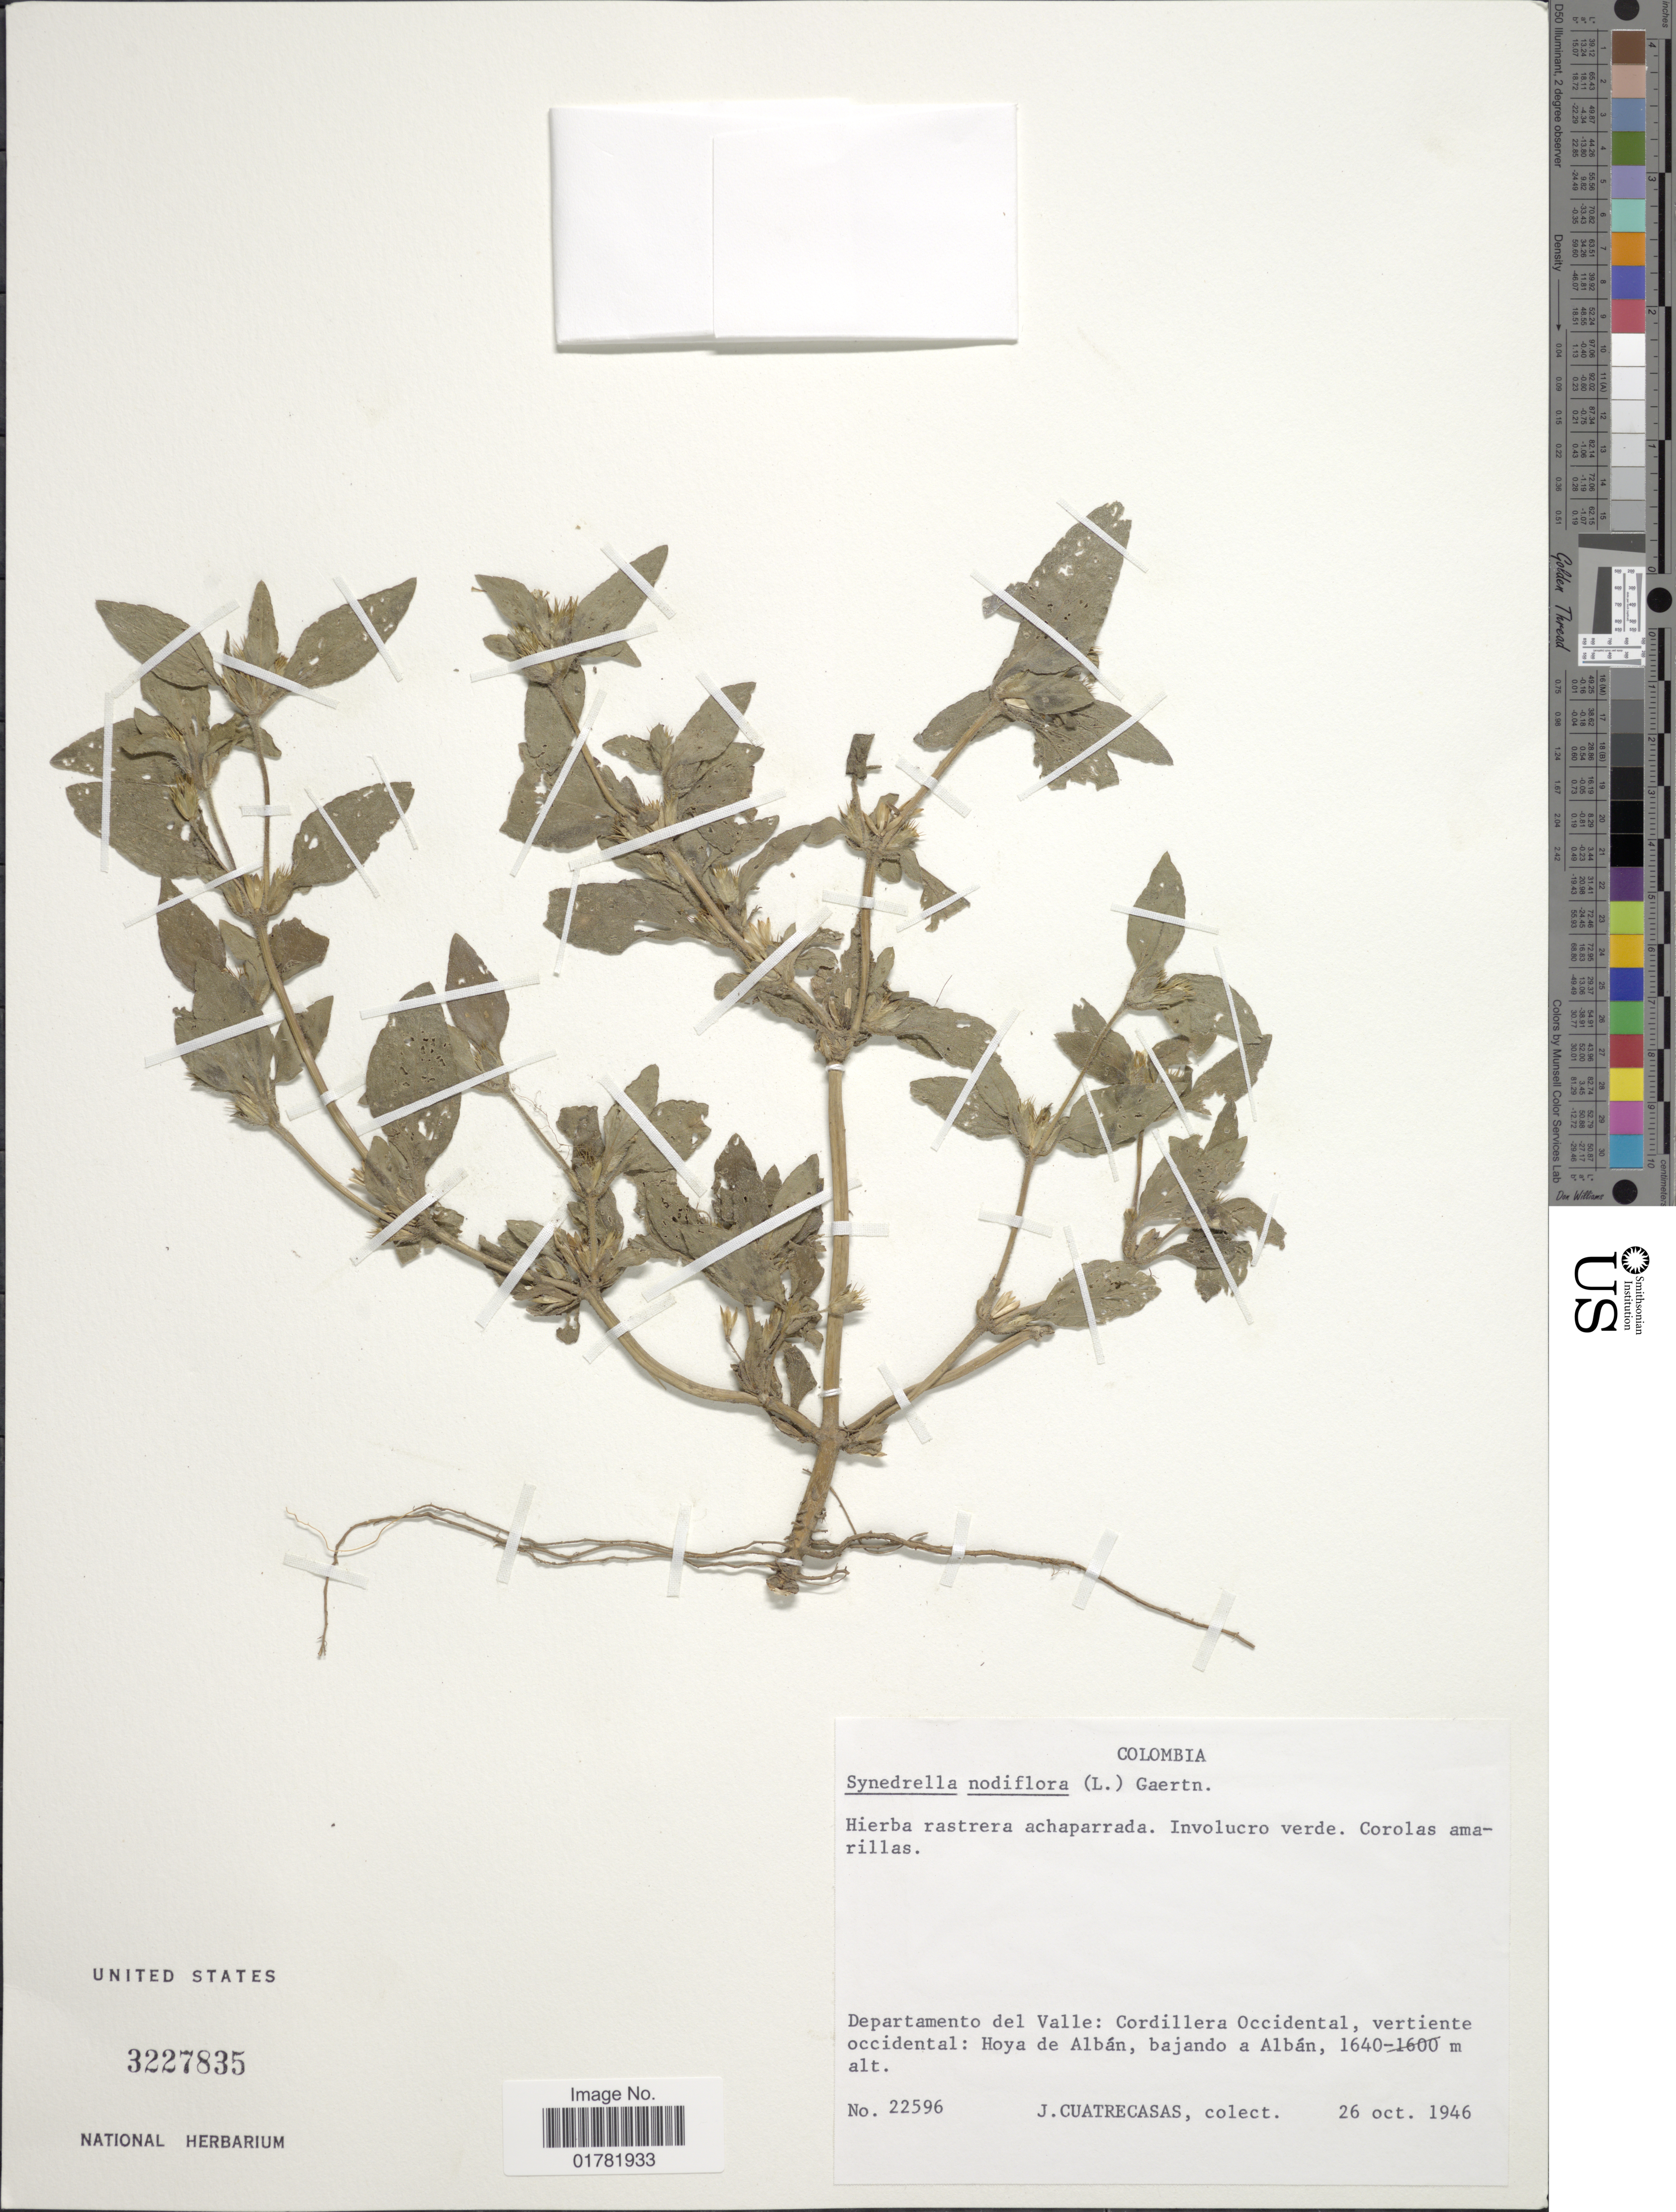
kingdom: Plantae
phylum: Tracheophyta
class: Magnoliopsida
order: Asterales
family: Asteraceae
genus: Synedrella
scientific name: Synedrella nodiflora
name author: (L.) Gaertn.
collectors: J. Cuatrecasas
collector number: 22596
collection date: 1946-10-26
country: Colombia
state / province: Valle del Cauca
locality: Departamento del Valle: Cordillera Occidental, vertiente occidental: Hoya de A;bán, bajando a Albán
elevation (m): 1640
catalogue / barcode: US 3227835